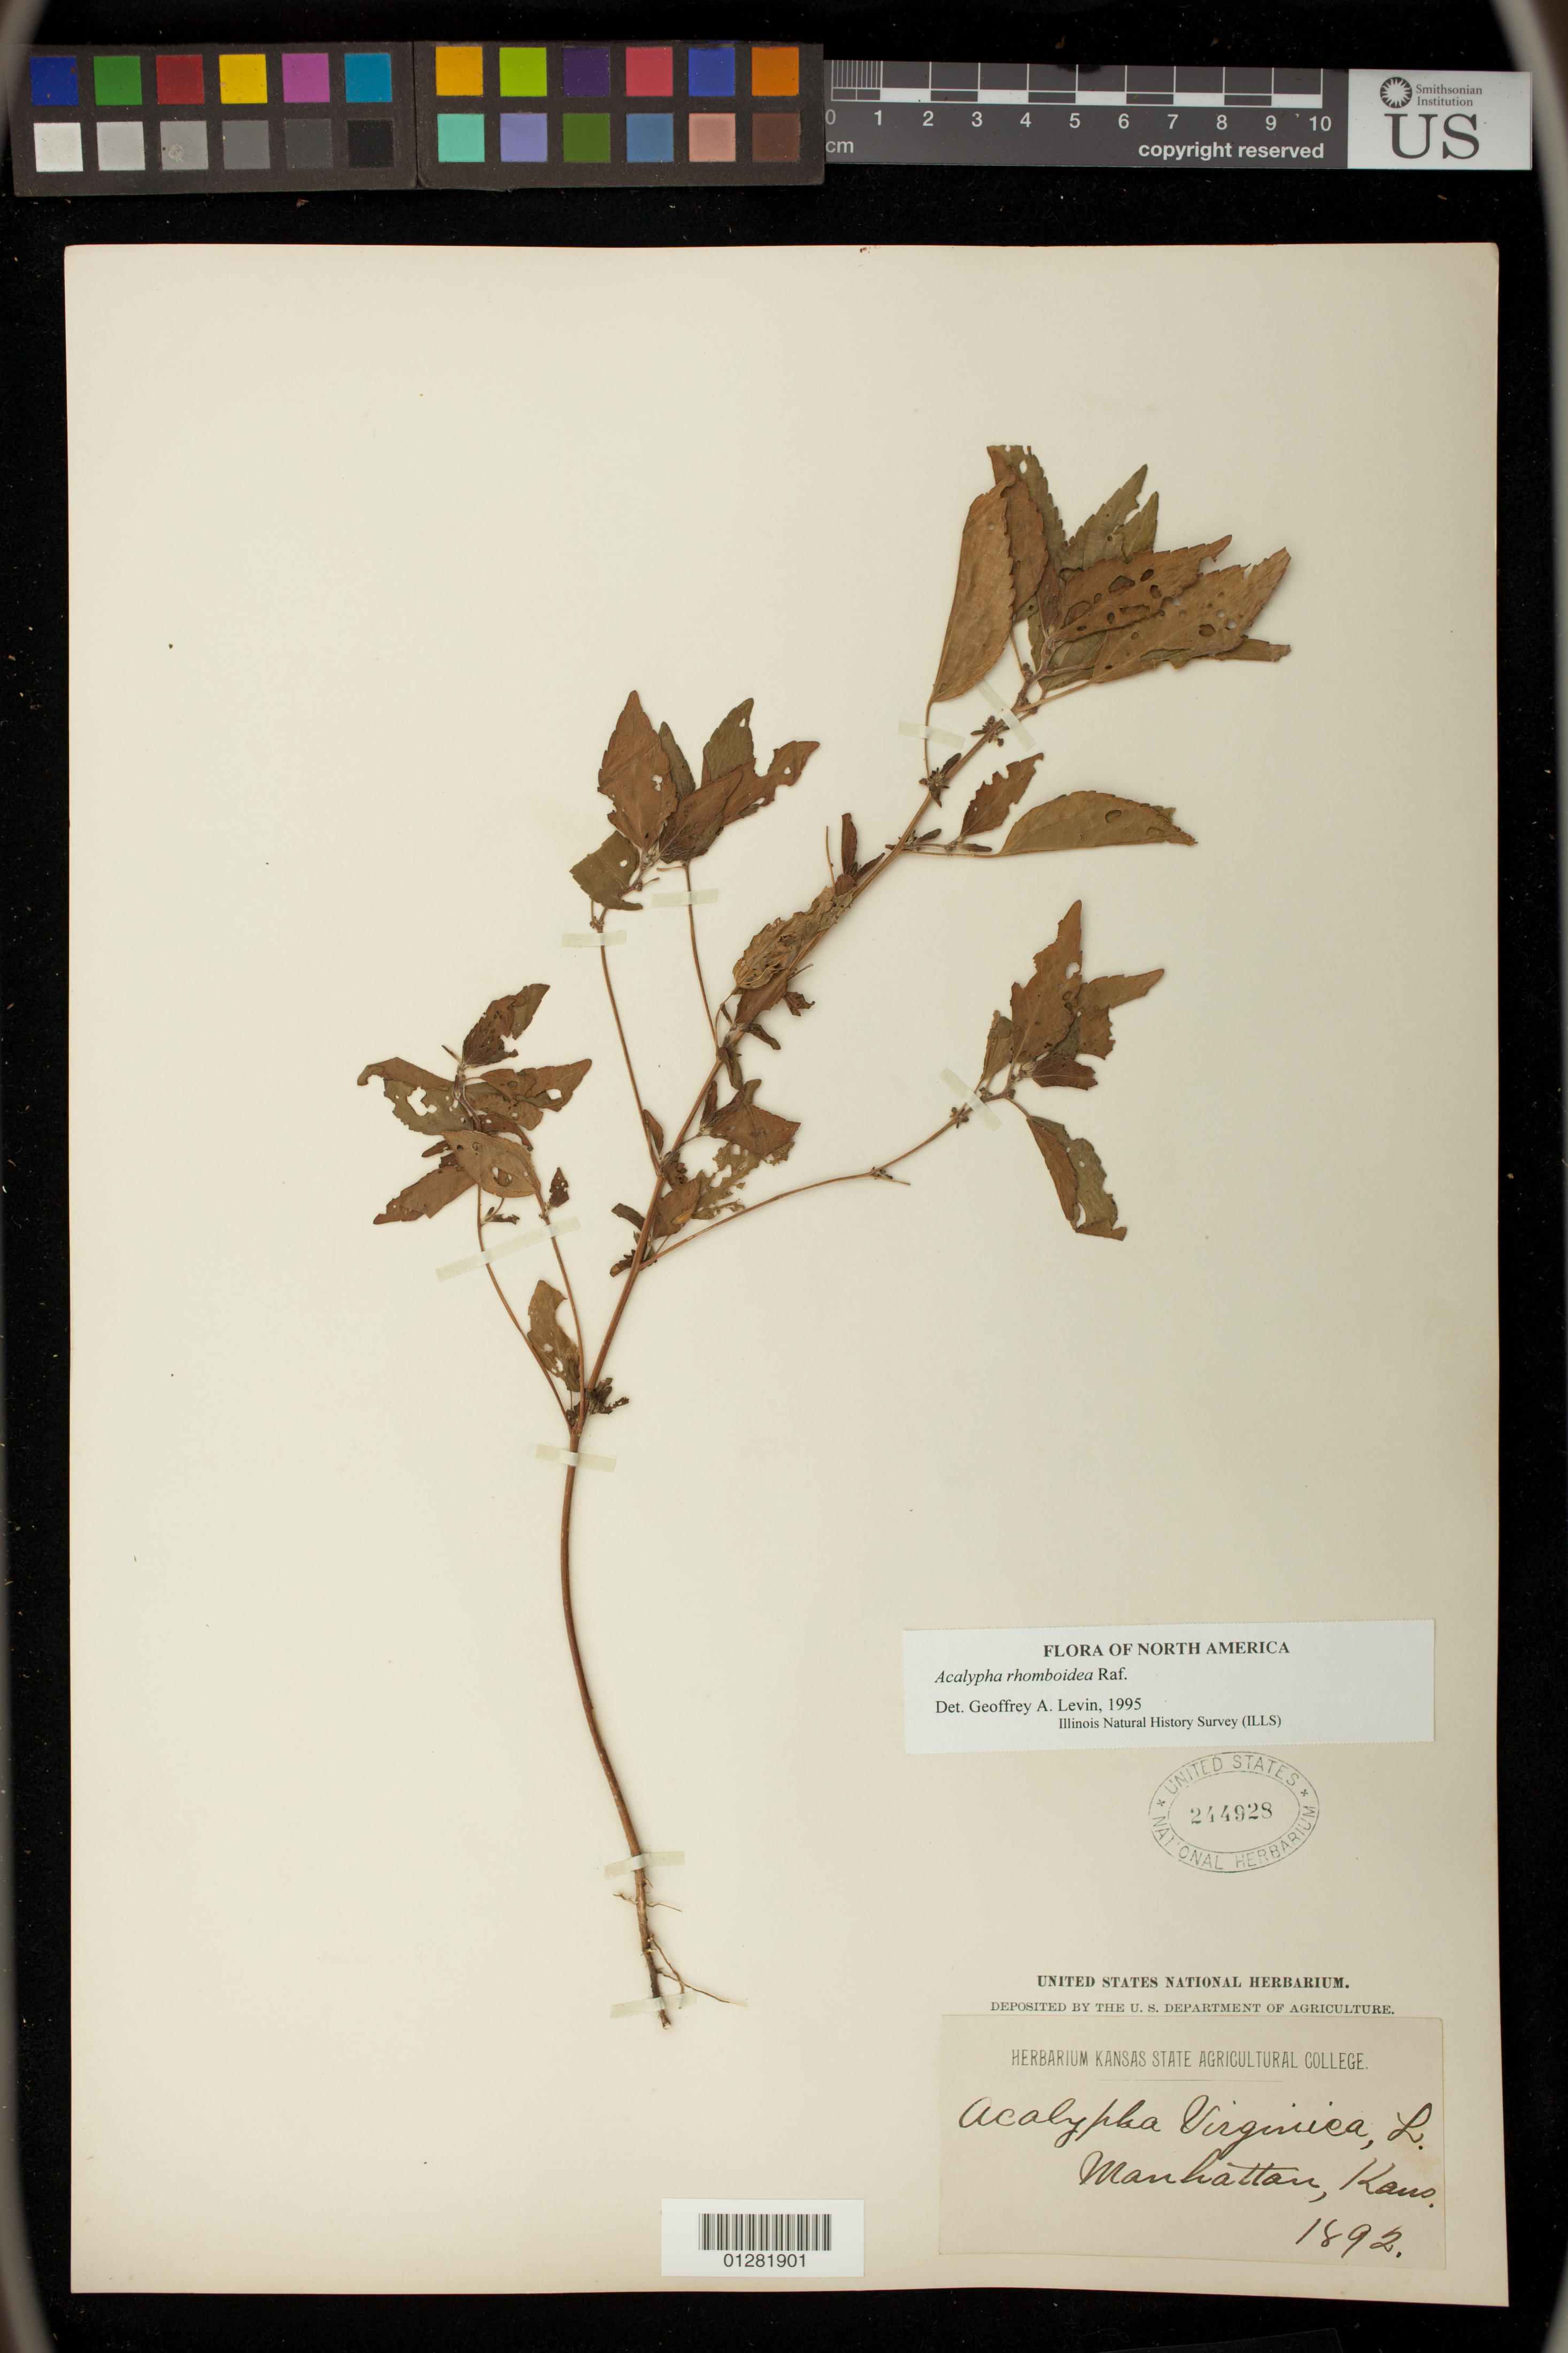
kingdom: Plantae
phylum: Tracheophyta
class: Magnoliopsida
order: Malpighiales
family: Euphorbiaceae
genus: Acalypha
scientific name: Acalypha rhomboidea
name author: Raf.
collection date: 1892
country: United States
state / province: Kansas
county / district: Riley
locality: Manhattan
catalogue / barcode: US 244928